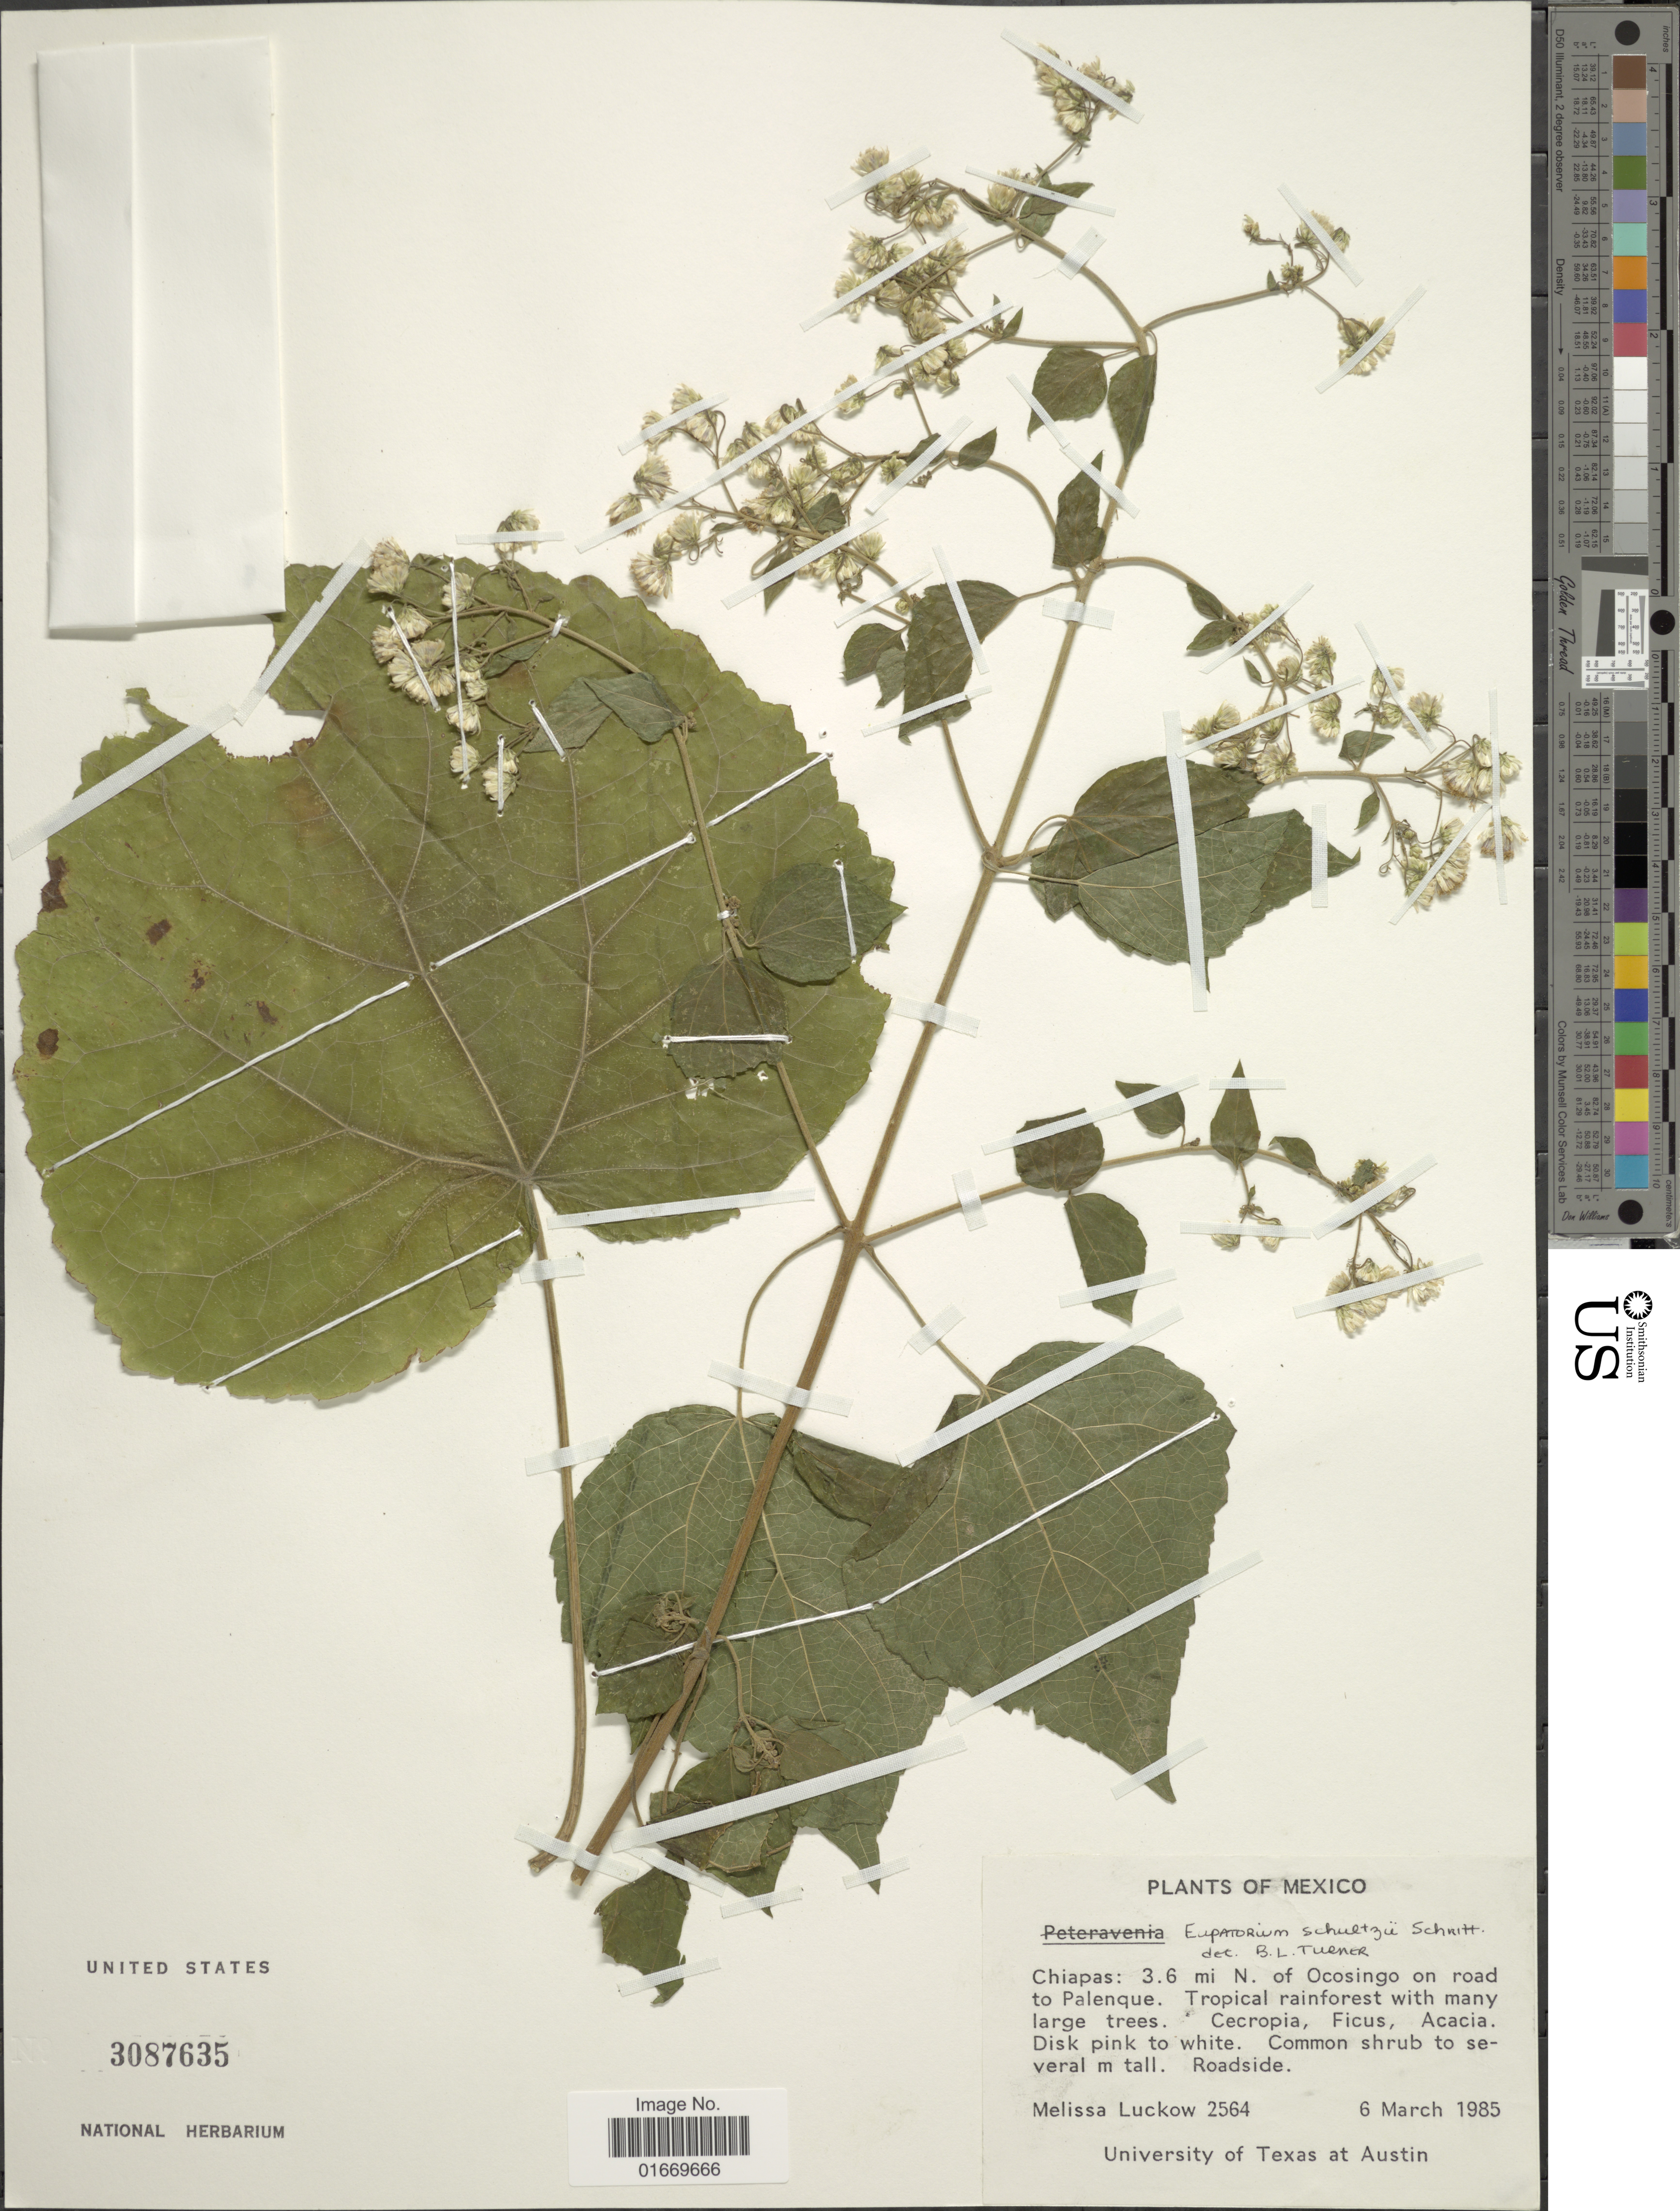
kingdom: Plantae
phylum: Tracheophyta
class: Magnoliopsida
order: Asterales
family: Asteraceae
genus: Peteravenia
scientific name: Peteravenia schultzii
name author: (Schnittsp.) R.M. King & H. Rob.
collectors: M. A. Luckow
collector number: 2564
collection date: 1985-03-06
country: Mexico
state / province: Chiapas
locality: Mexico. Chiapas: 3.6 mi N. of Ocosingo on road to Palenque. Tropical rainforest with many large trees.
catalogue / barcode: US 3087635